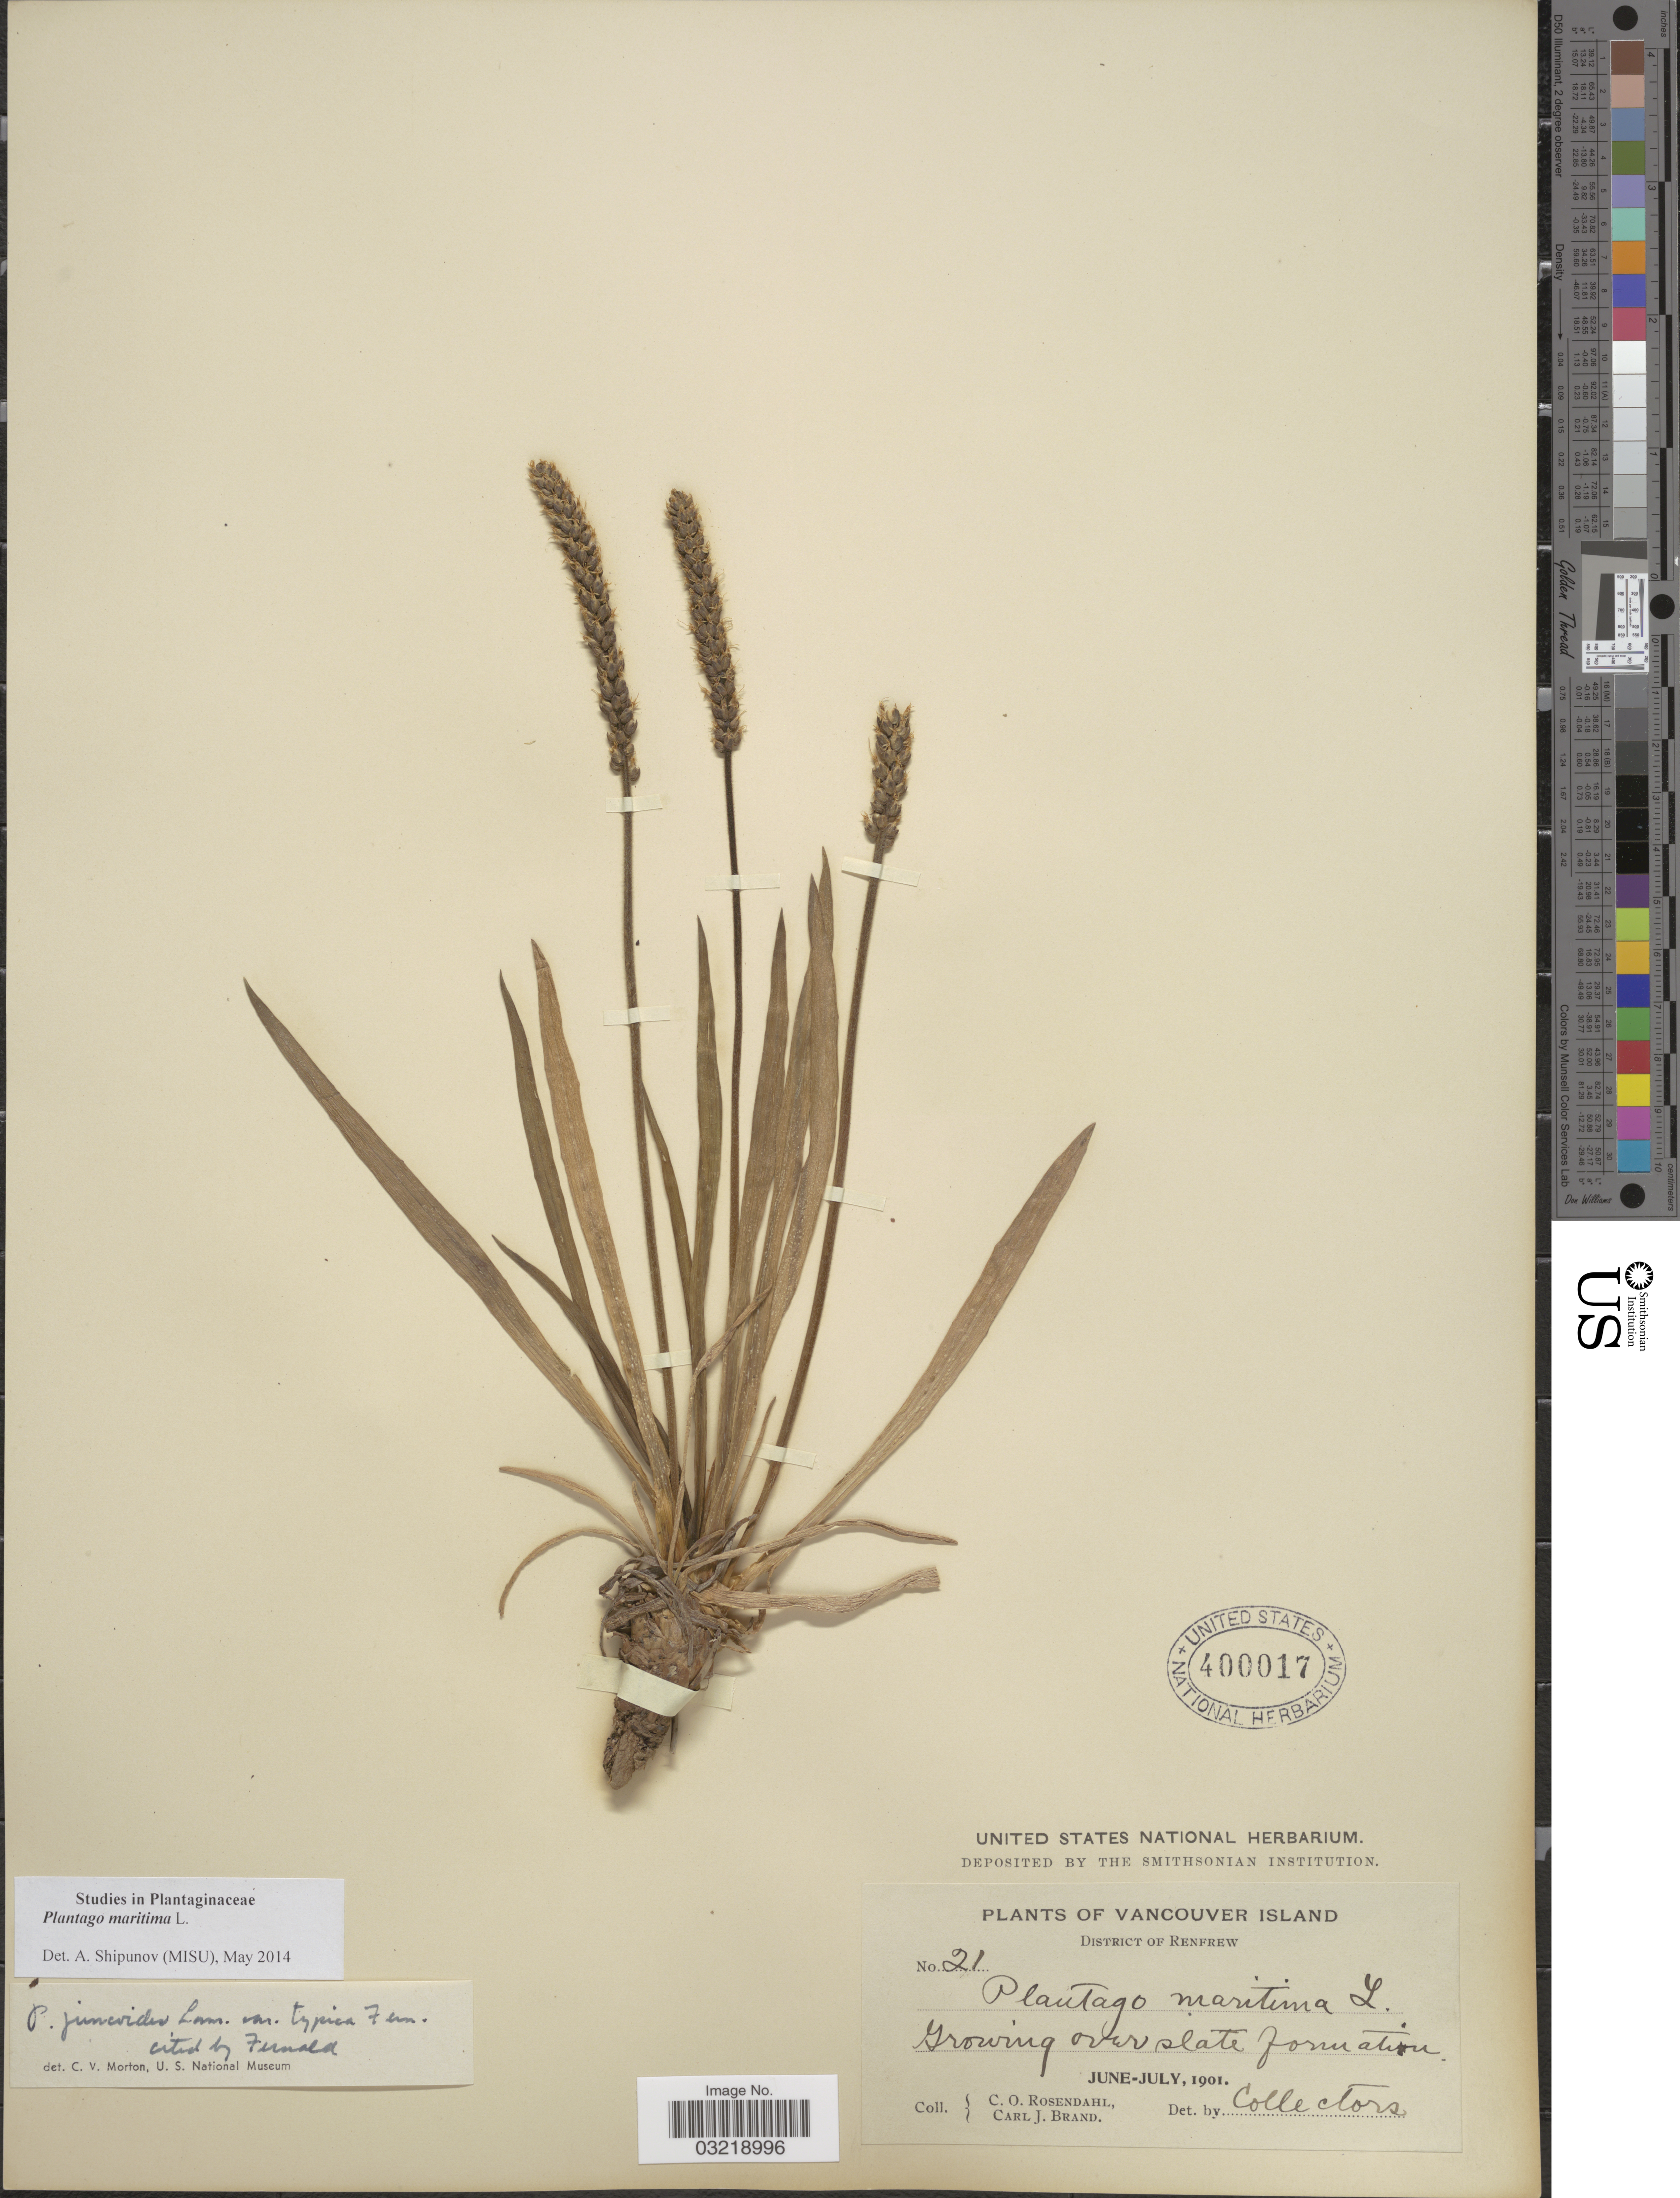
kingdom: Plantae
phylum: Tracheophyta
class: Magnoliopsida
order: Lamiales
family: Plantaginaceae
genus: Plantago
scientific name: Plantago maritima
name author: L.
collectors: C. O. Rosendahl & C. J. Brand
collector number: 21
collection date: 1901-06/1901-07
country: Canada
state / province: British Columbia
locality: Vancouver Island. District of Renfrew. Growing overslate formation.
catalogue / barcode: US 400017